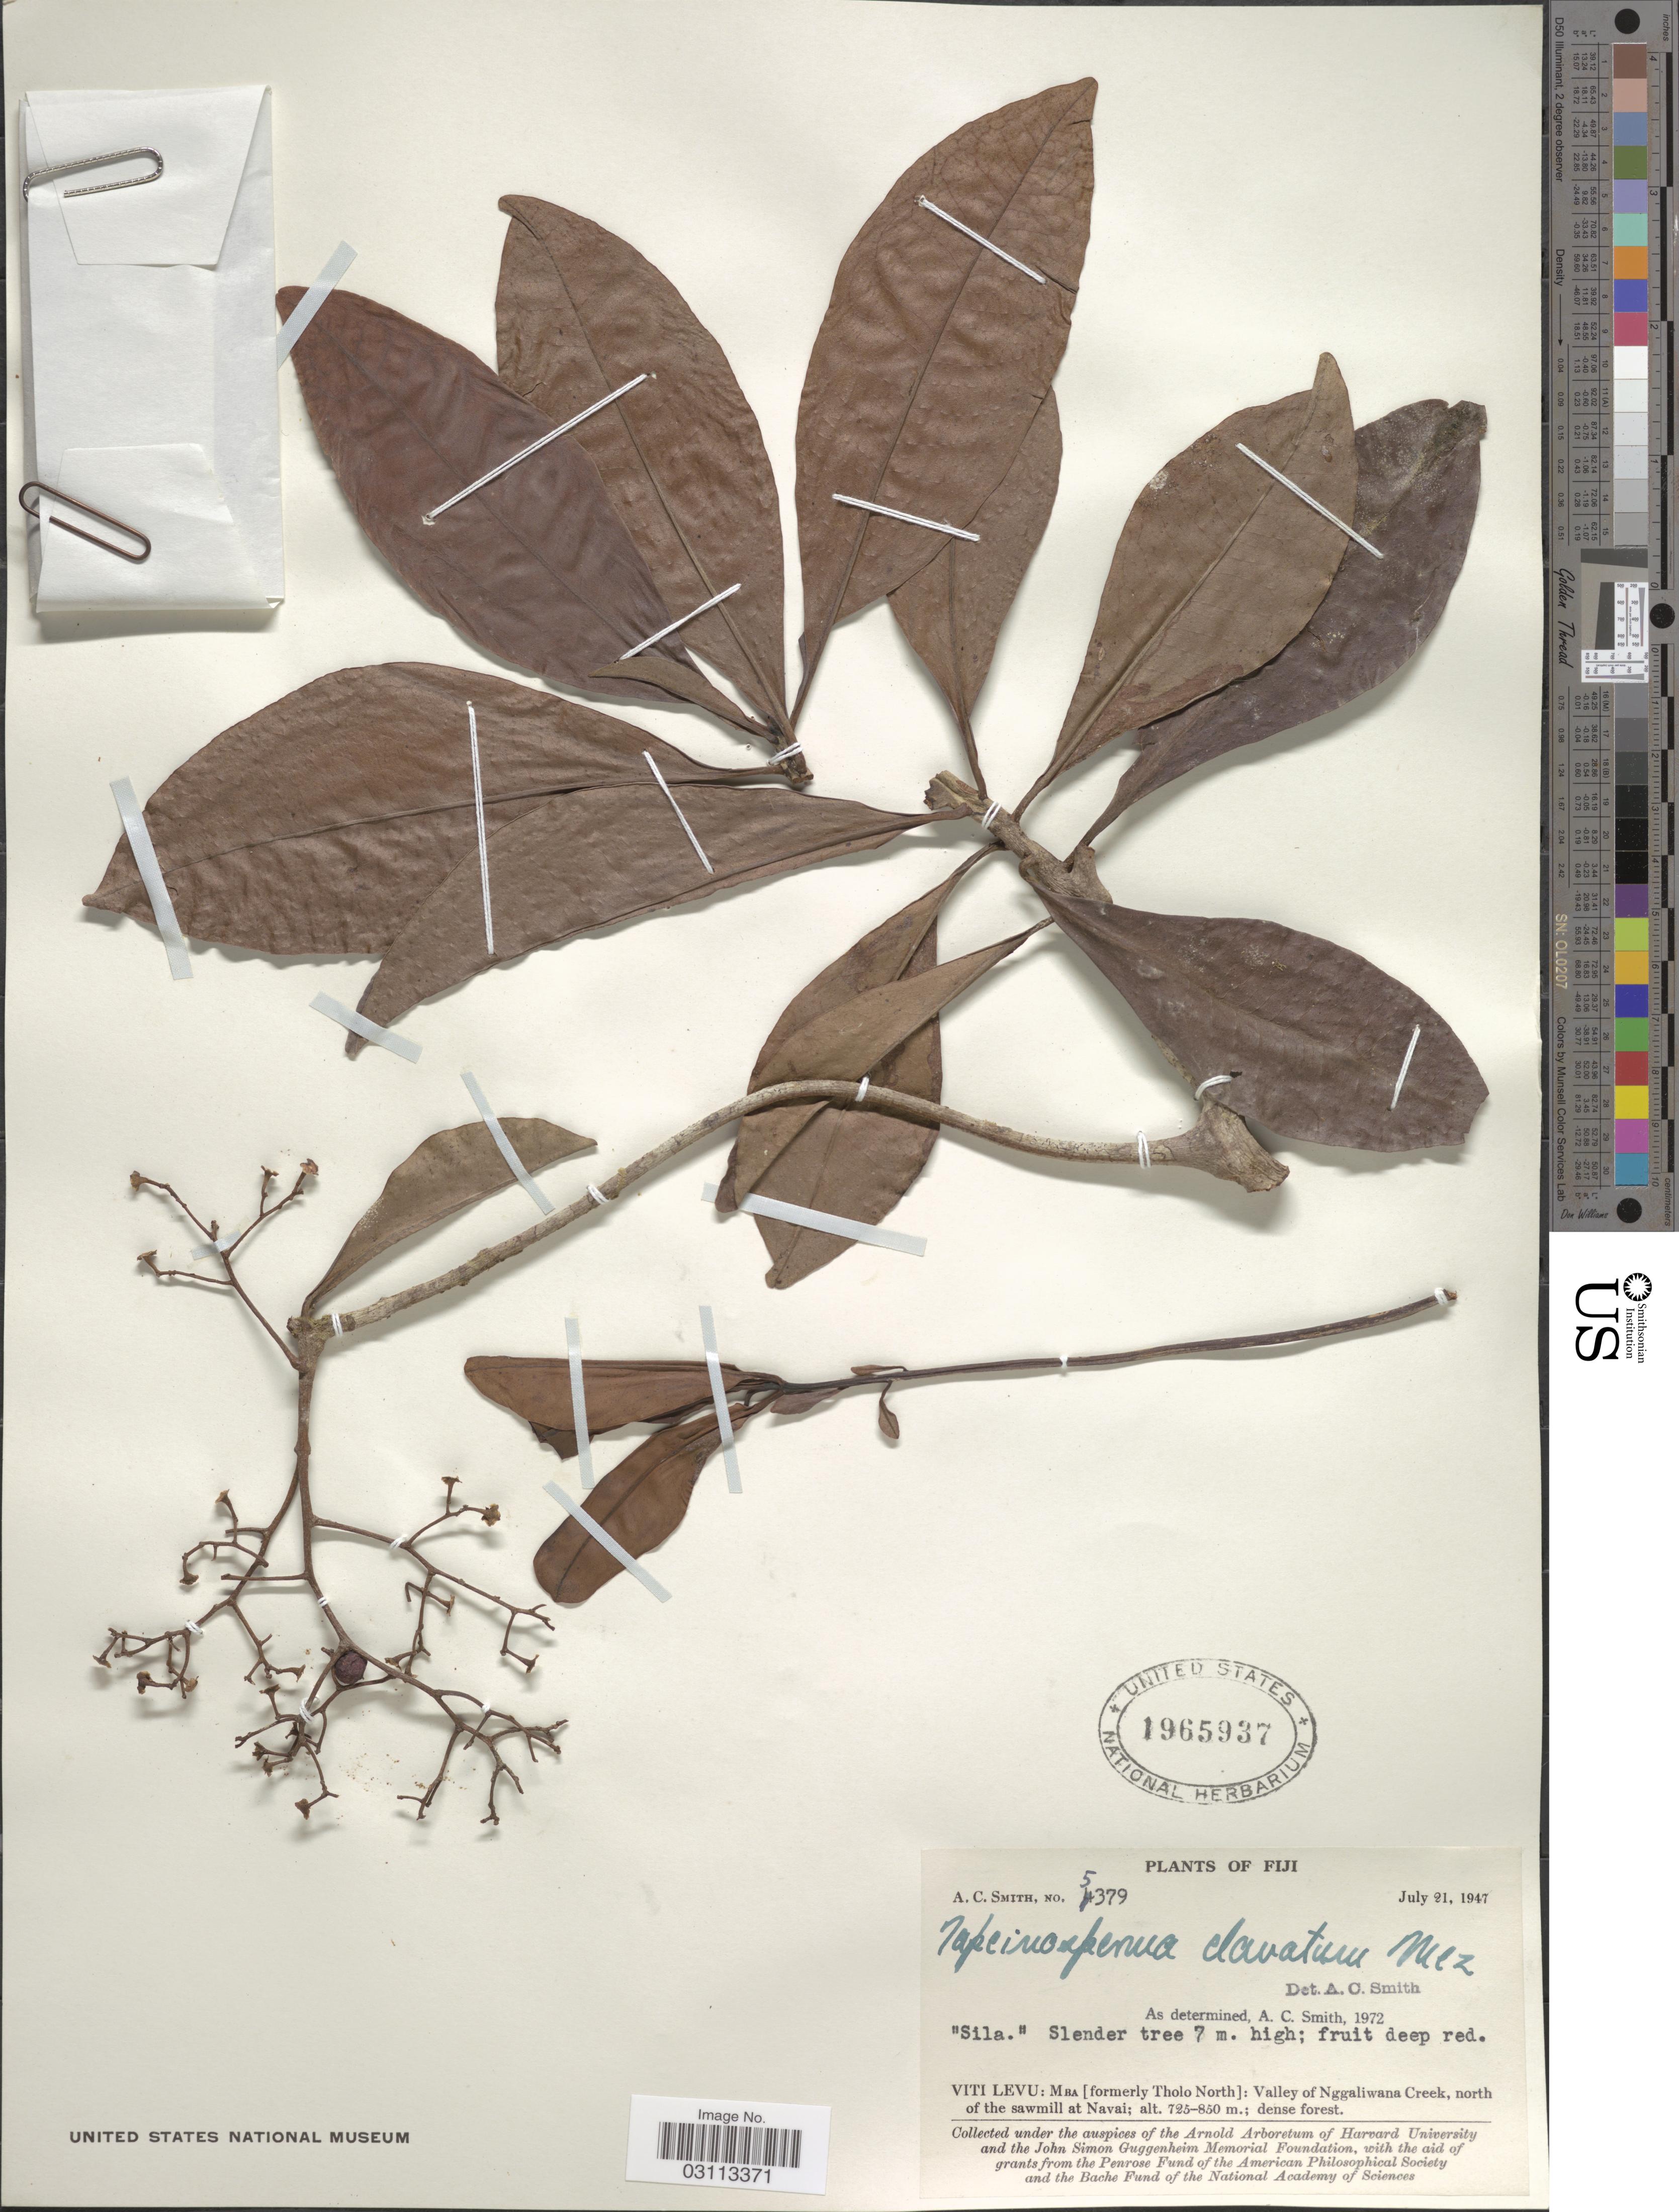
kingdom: Plantae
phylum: Tracheophyta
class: Magnoliopsida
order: Ericales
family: Primulaceae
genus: Tapeinosperma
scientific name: Tapeinosperma clavatum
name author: Mez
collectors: A. C. Smith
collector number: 5379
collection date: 1947-07-21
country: Fiji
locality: Viti Levu: Mba [formerly Tholo North]: Valley of Nggaliwana Creek, north of the sawmill at Navai.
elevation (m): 725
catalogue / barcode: US 1965937